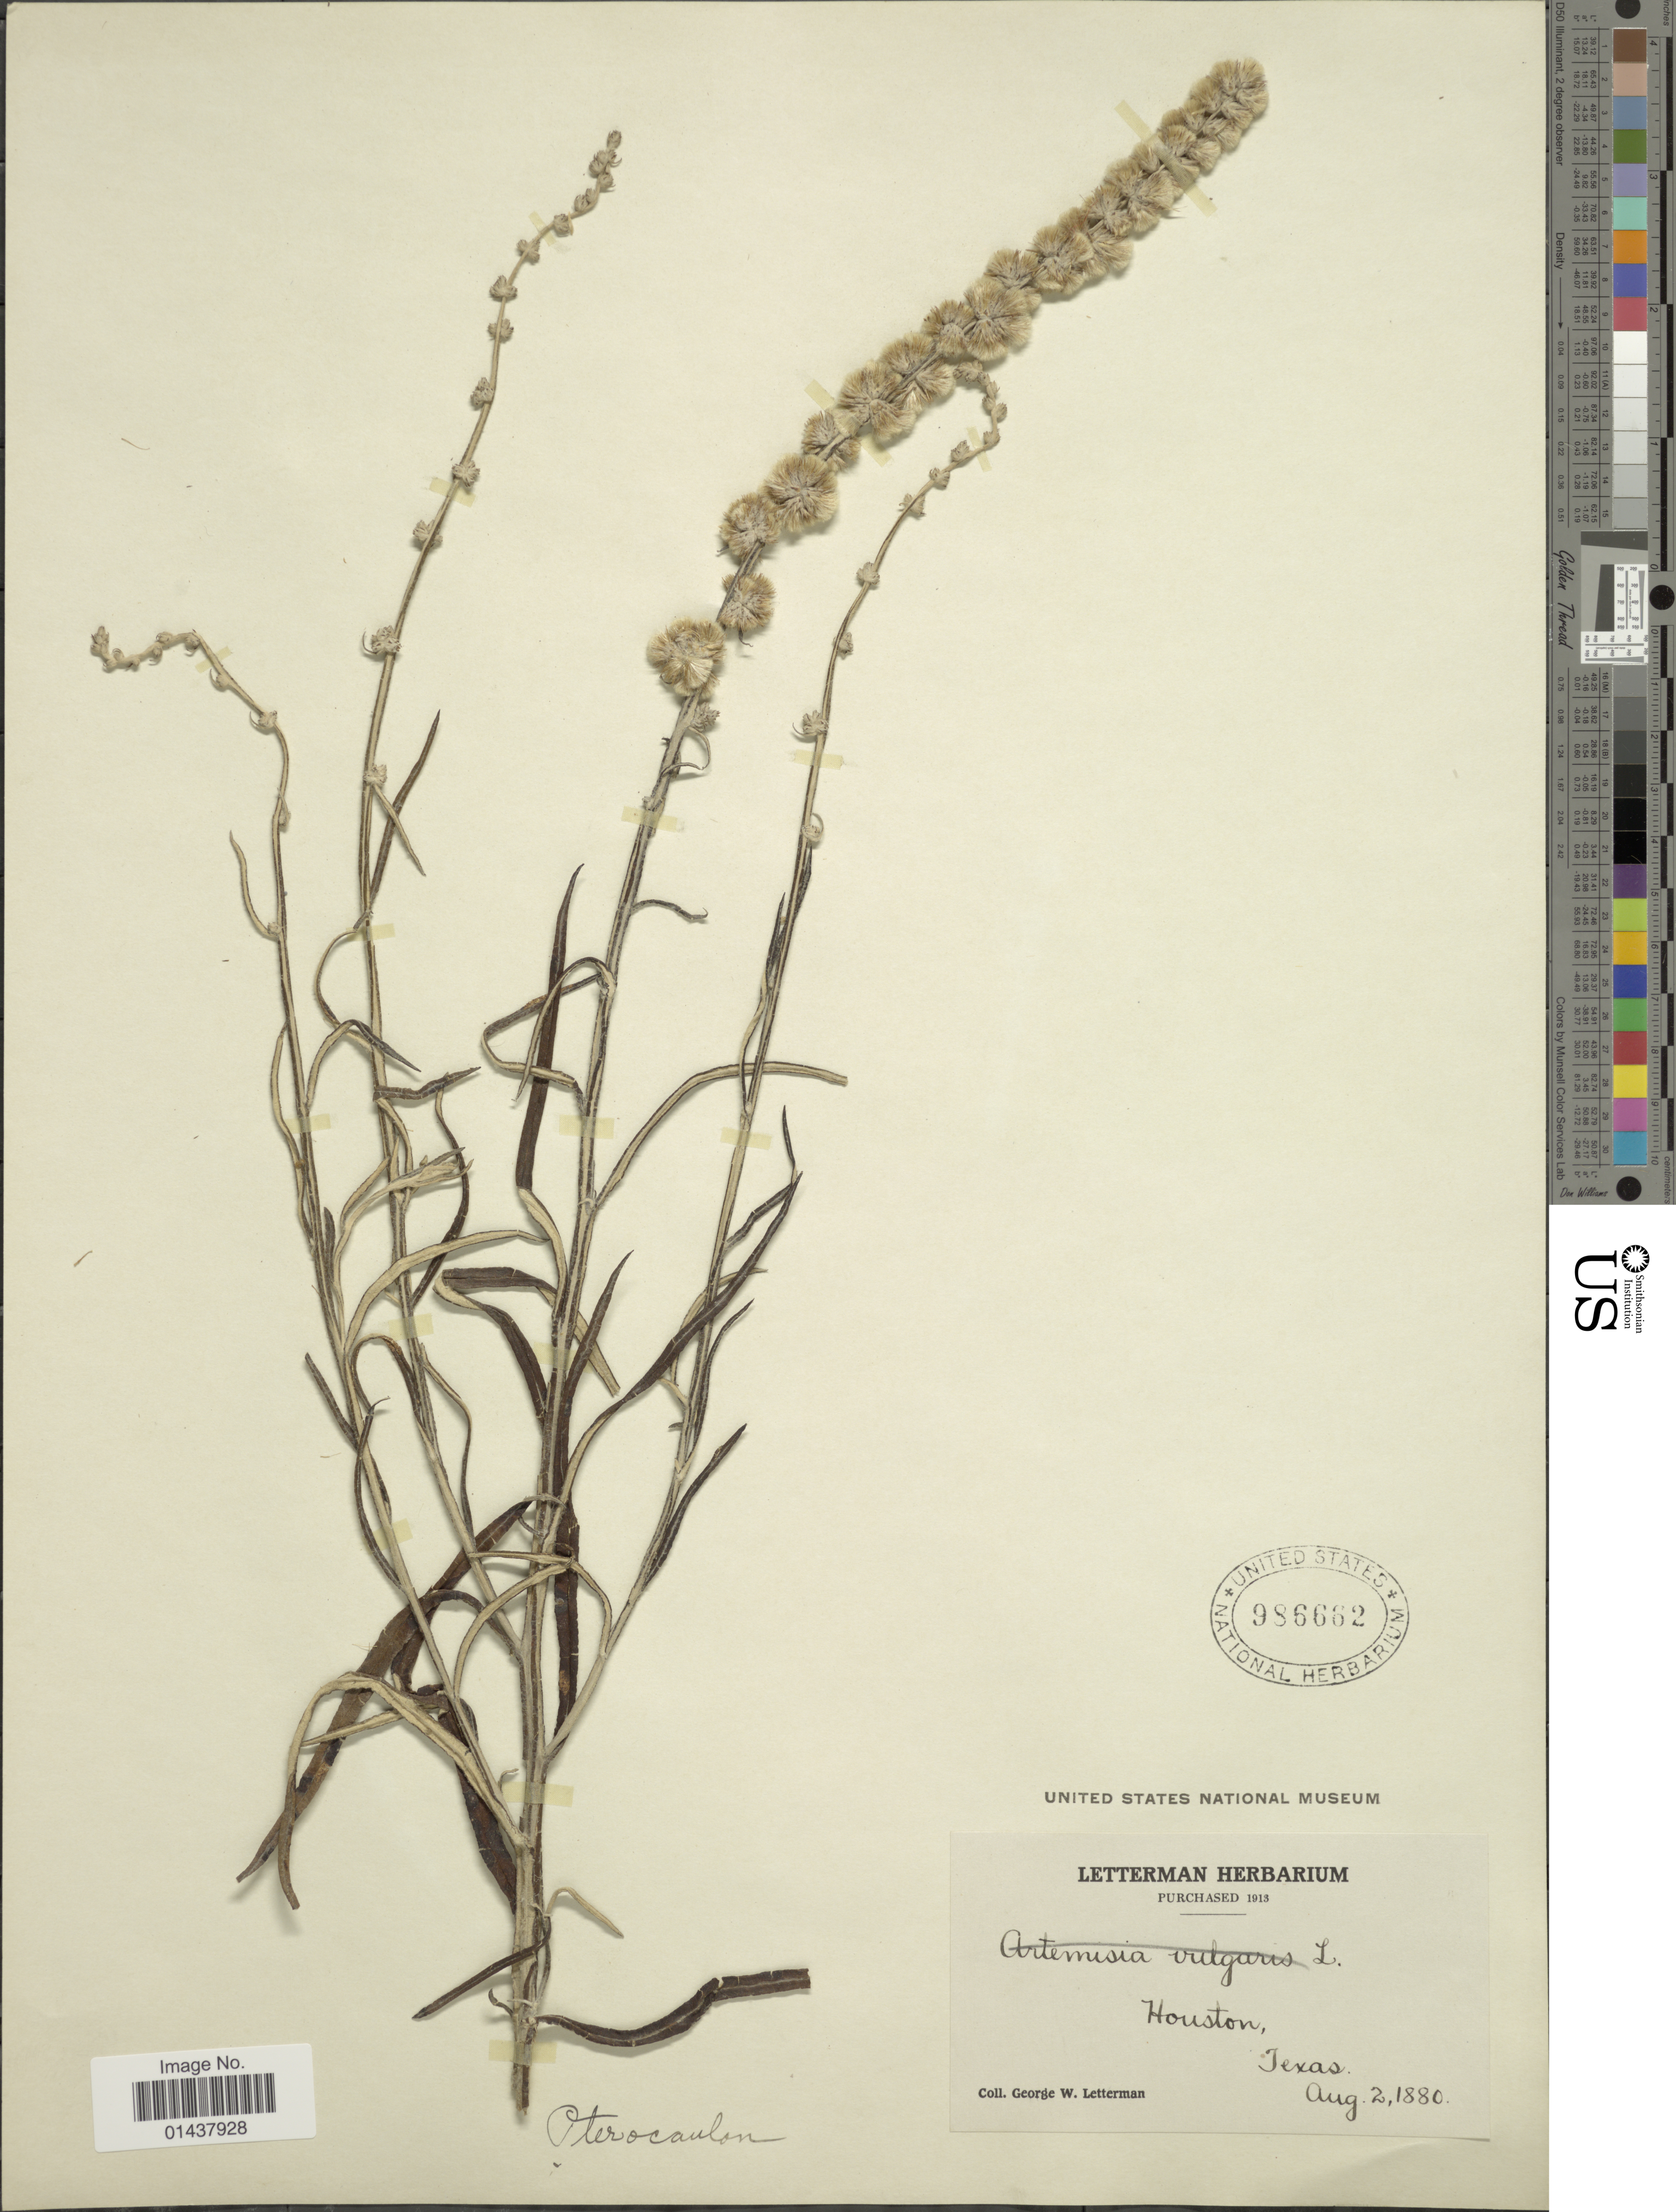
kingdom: Plantae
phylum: Tracheophyta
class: Magnoliopsida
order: Asterales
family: Asteraceae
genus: Pterocaulon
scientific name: Pterocaulon virgatum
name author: (L.) DC.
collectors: G. W. Letterman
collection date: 1880-08-02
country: United States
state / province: Texas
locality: Houston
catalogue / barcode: US 986662